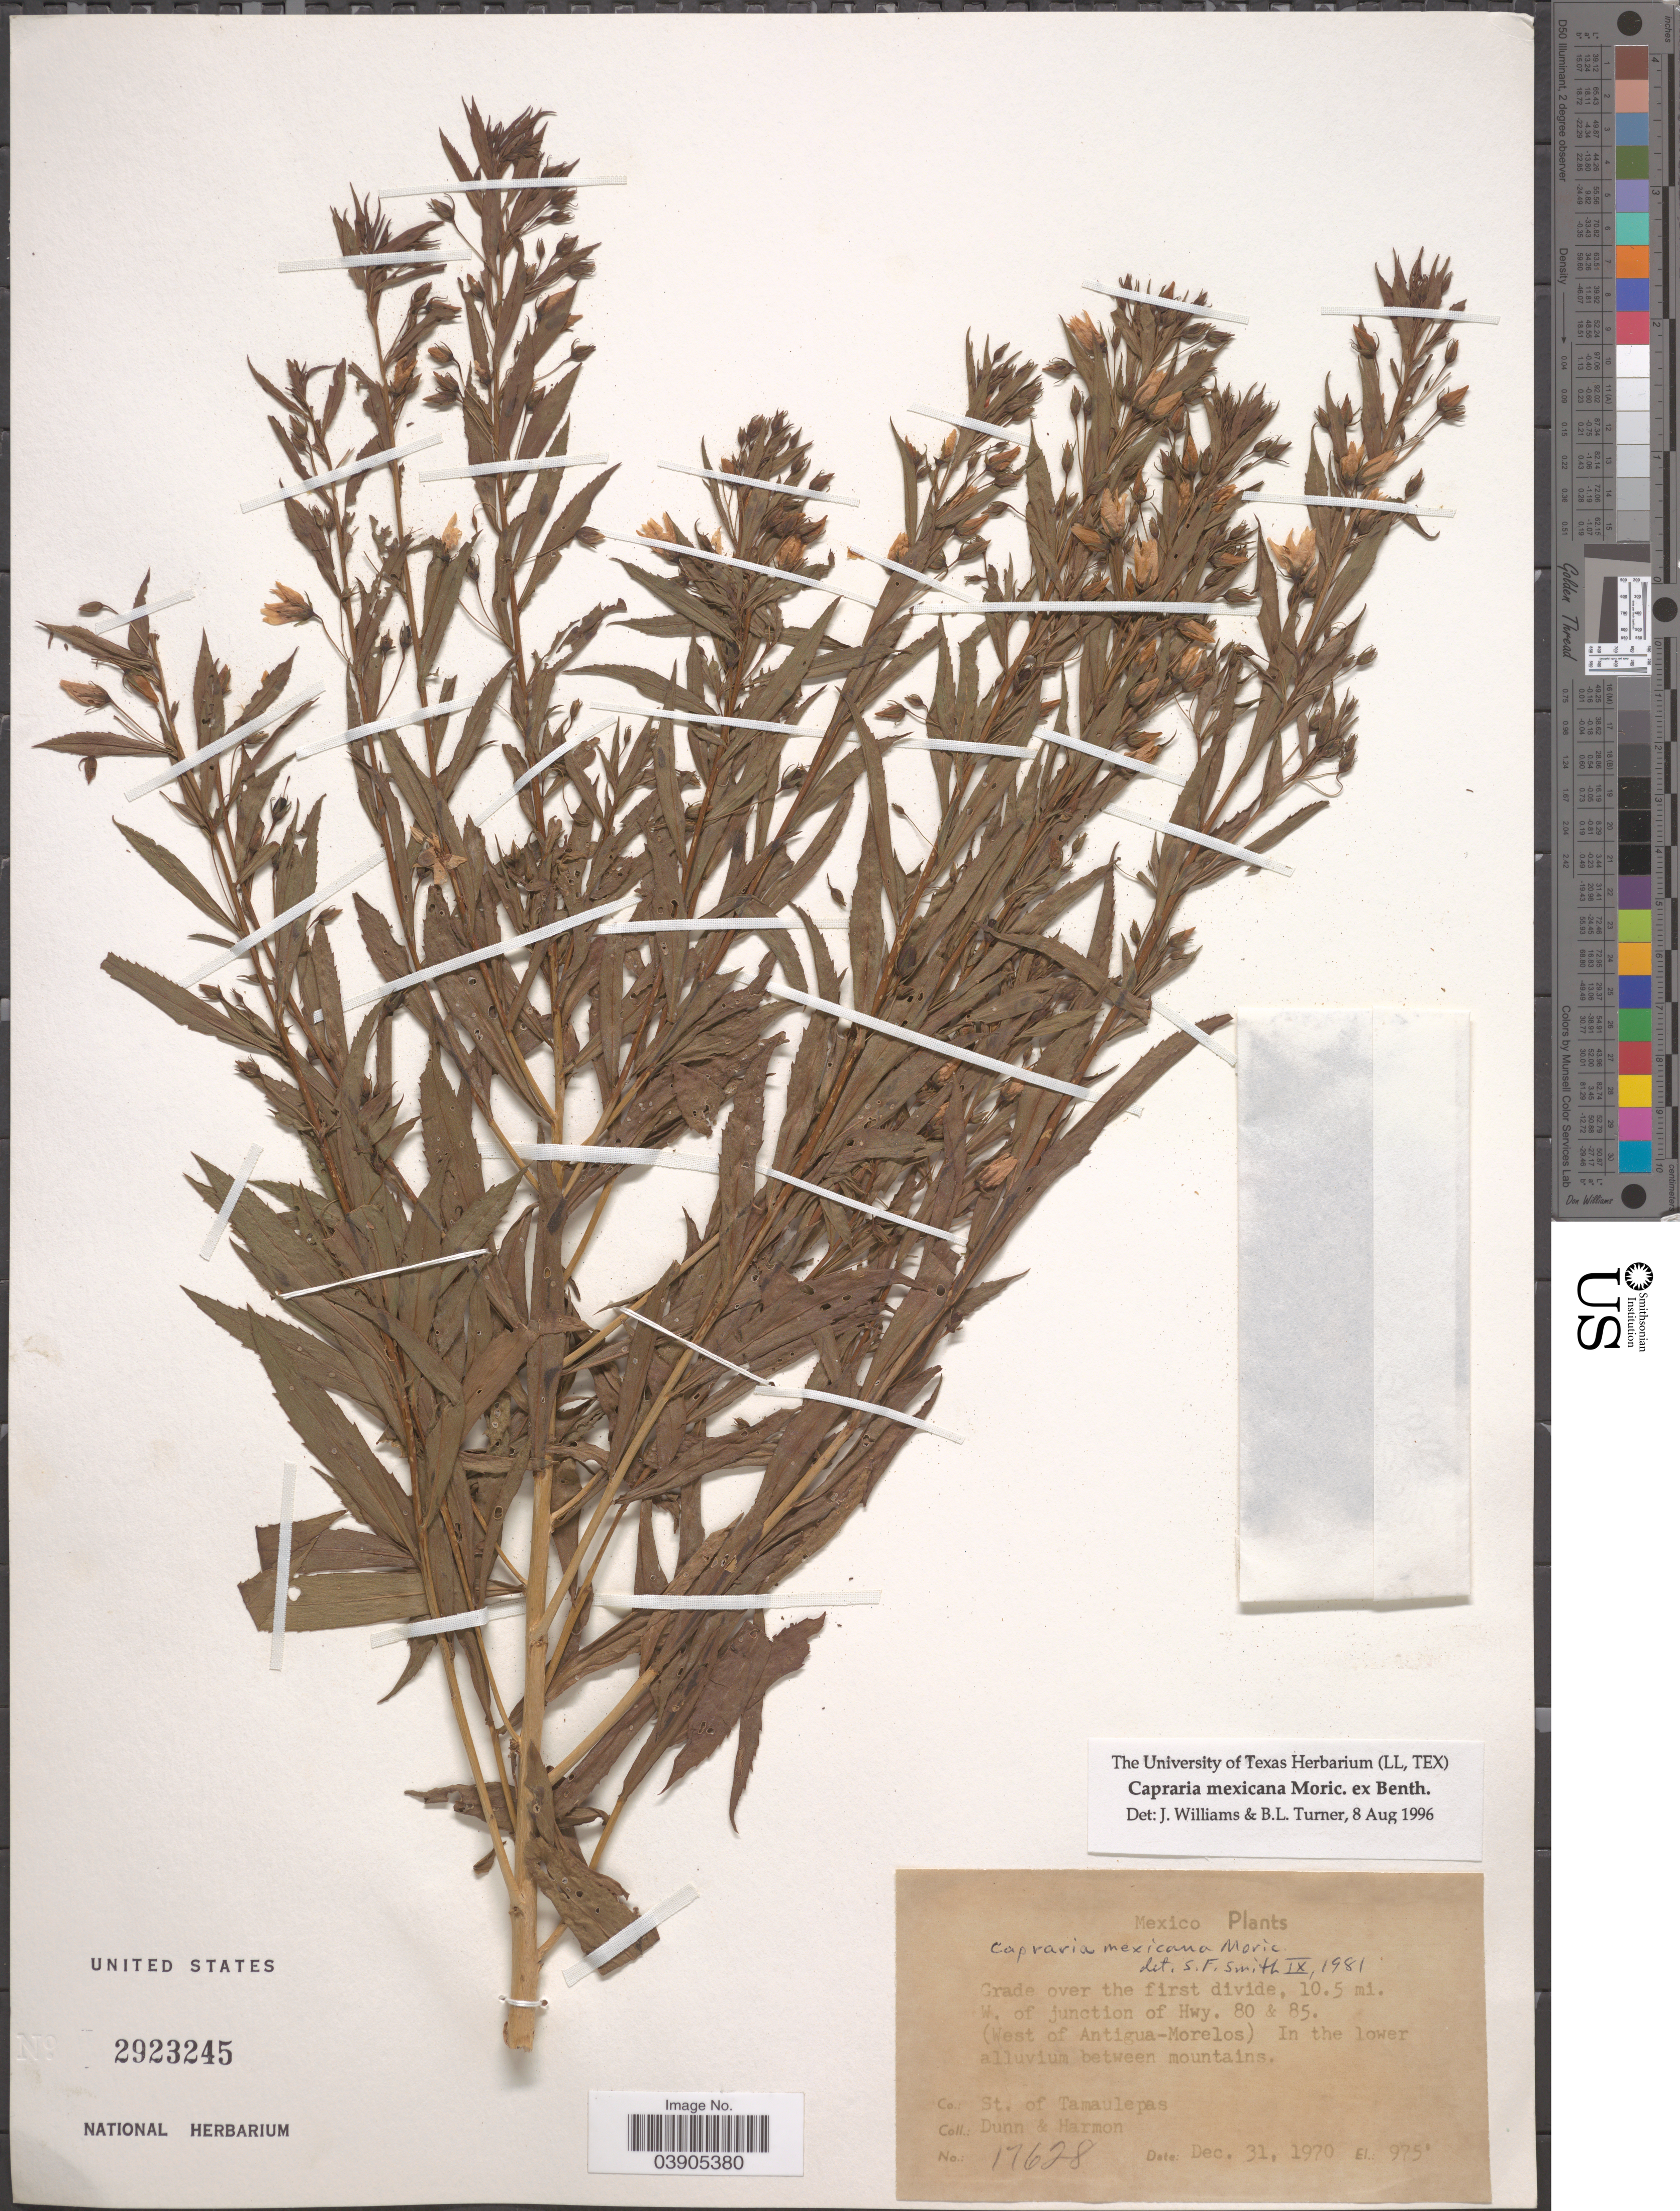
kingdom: Plantae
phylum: Tracheophyta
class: Magnoliopsida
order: Lamiales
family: Scrophulariaceae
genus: Capraria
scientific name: Capraria mexicana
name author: Moric. ex Benth.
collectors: Dunn, -- & -. Harmon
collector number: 17628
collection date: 1970-12-31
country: Mexico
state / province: Tamaulipas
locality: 10.5 mi. W. of junction of Hwy. 80 & 85. (West of Antigua-Morelos). Co.: St. of Tamaulepas.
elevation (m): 297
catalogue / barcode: US 2923245